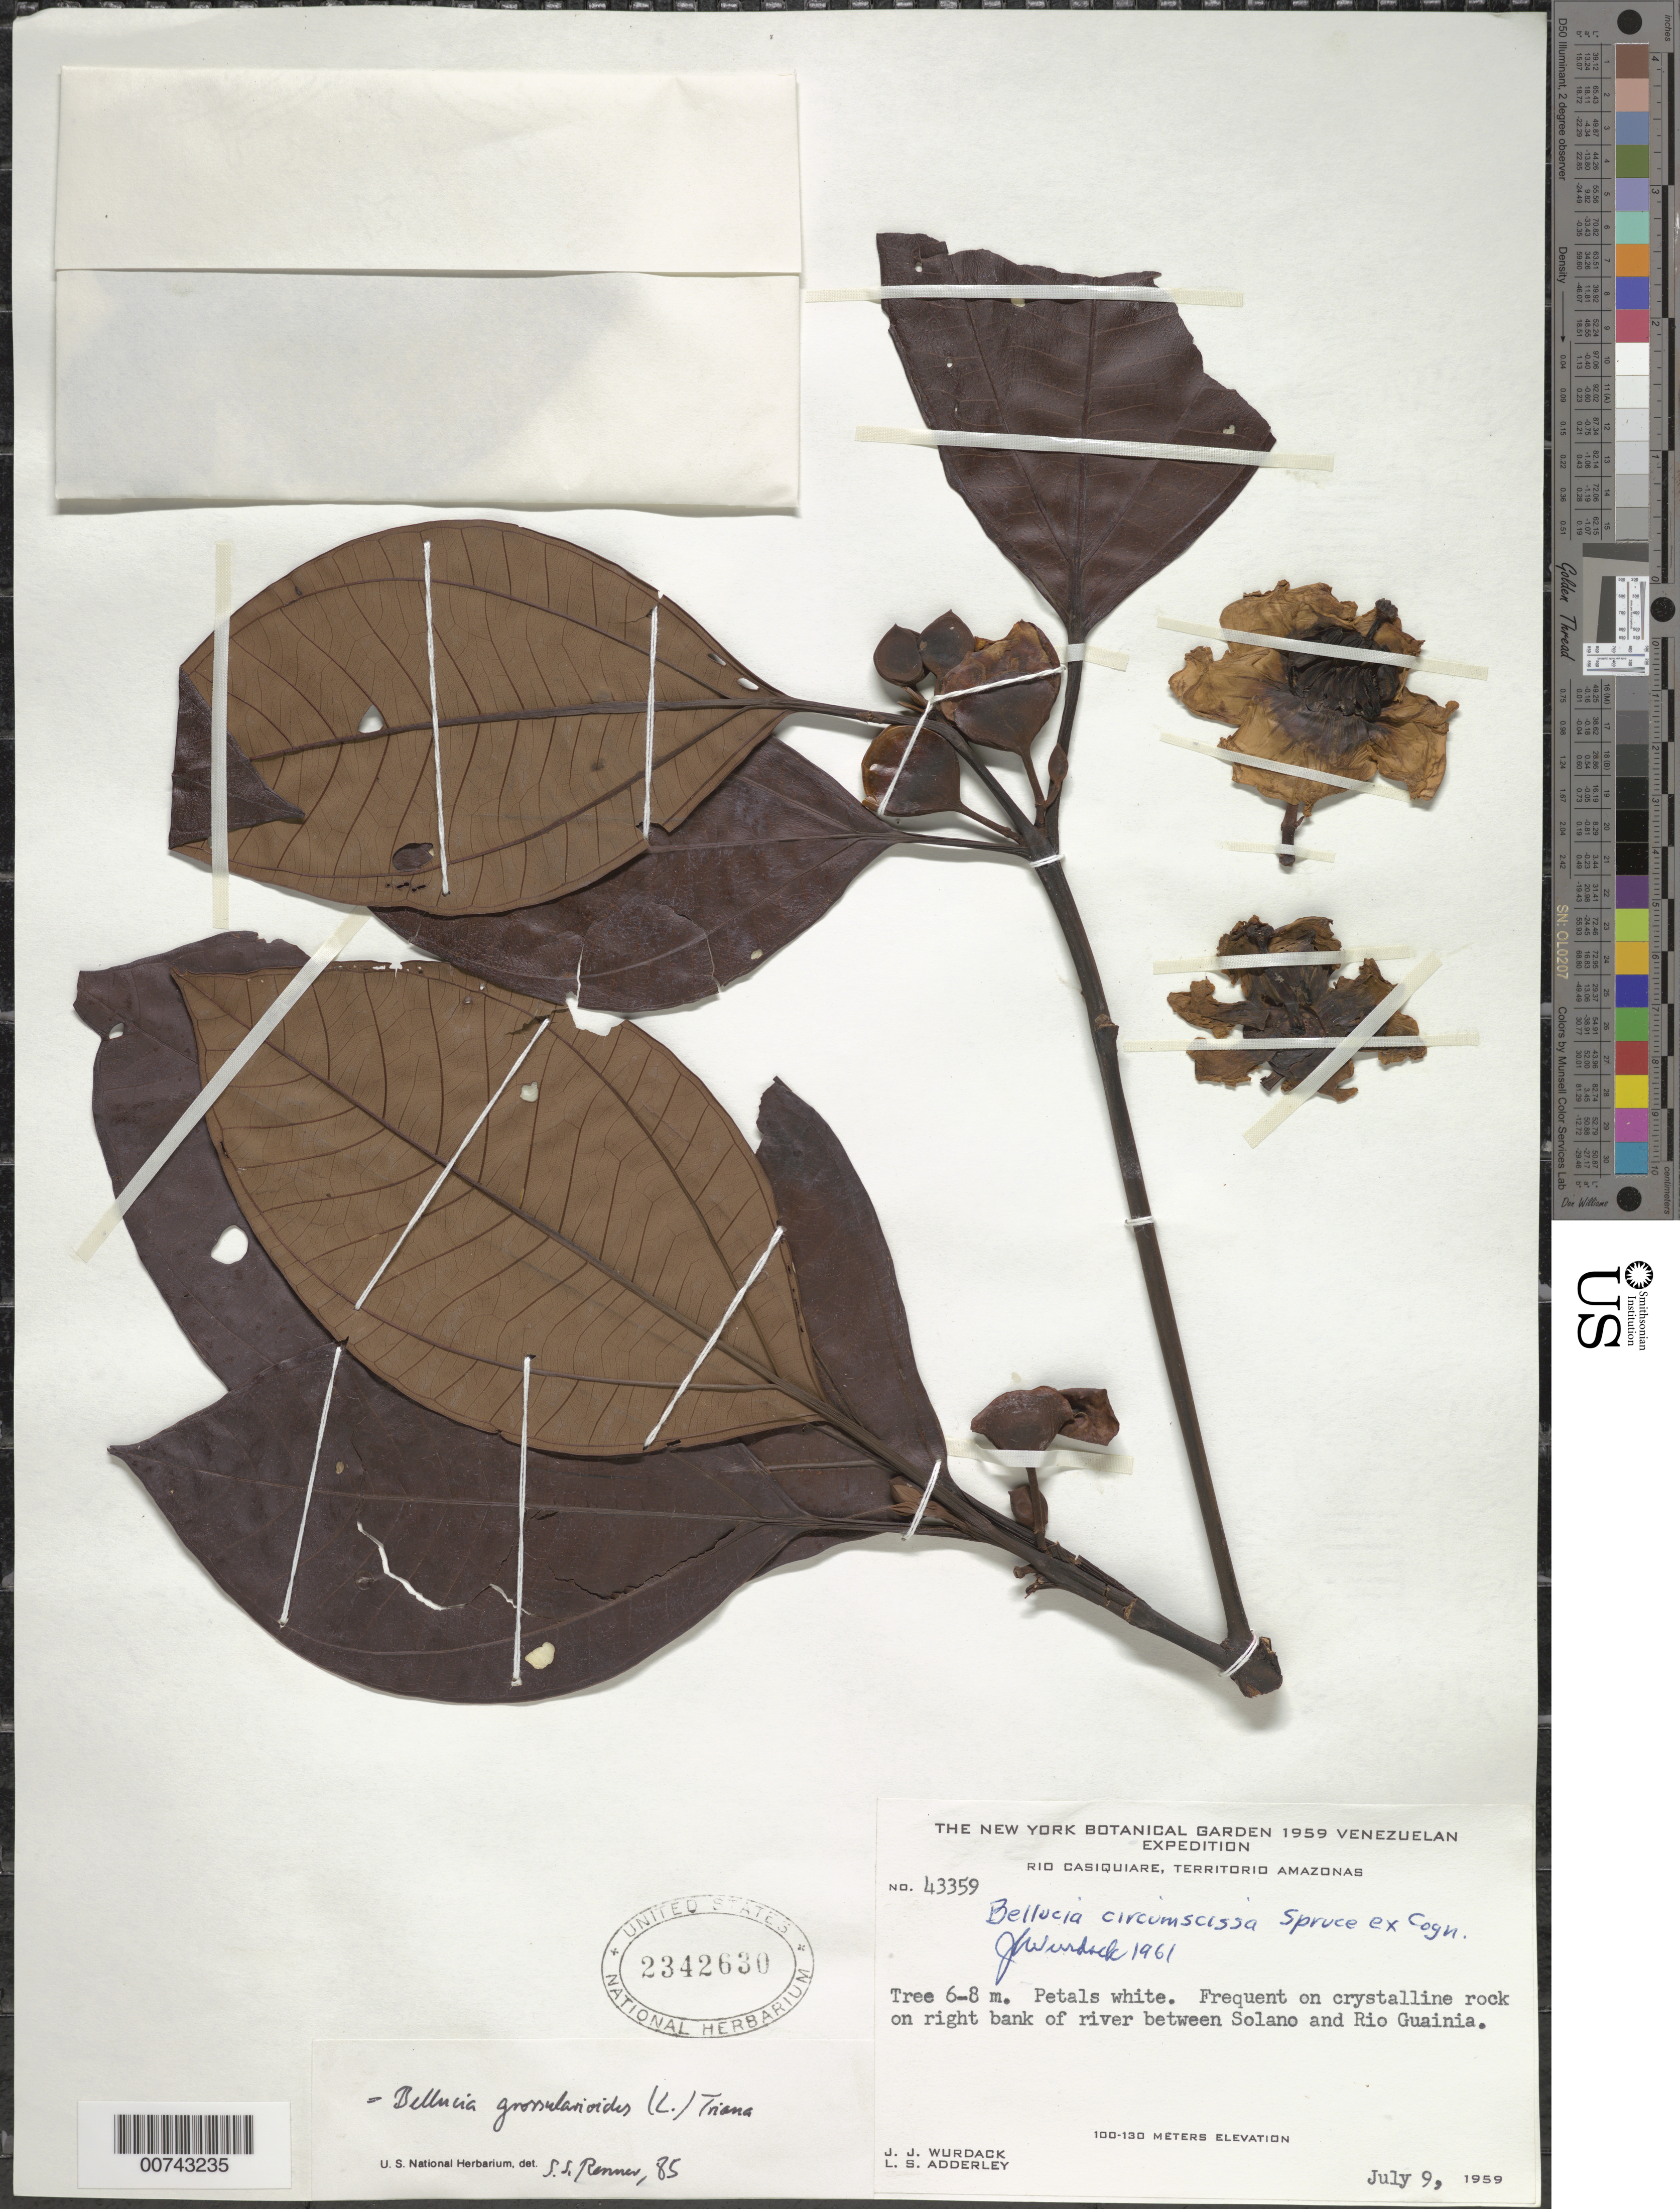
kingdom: Plantae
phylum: Tracheophyta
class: Magnoliopsida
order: Myrtales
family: Melastomataceae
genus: Bellucia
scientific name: Bellucia grossularioides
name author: (L.) Triana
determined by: Renner, J. S.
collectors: J. J. Wurdack & L. S. Adderley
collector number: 43359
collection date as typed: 9-Jul-59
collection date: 1959-07-09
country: Venezuela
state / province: Amazonas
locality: Río Casiquiare, between Solano and Río Guainia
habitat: Crystalline rock on right bank of river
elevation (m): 100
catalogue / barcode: US 2342630